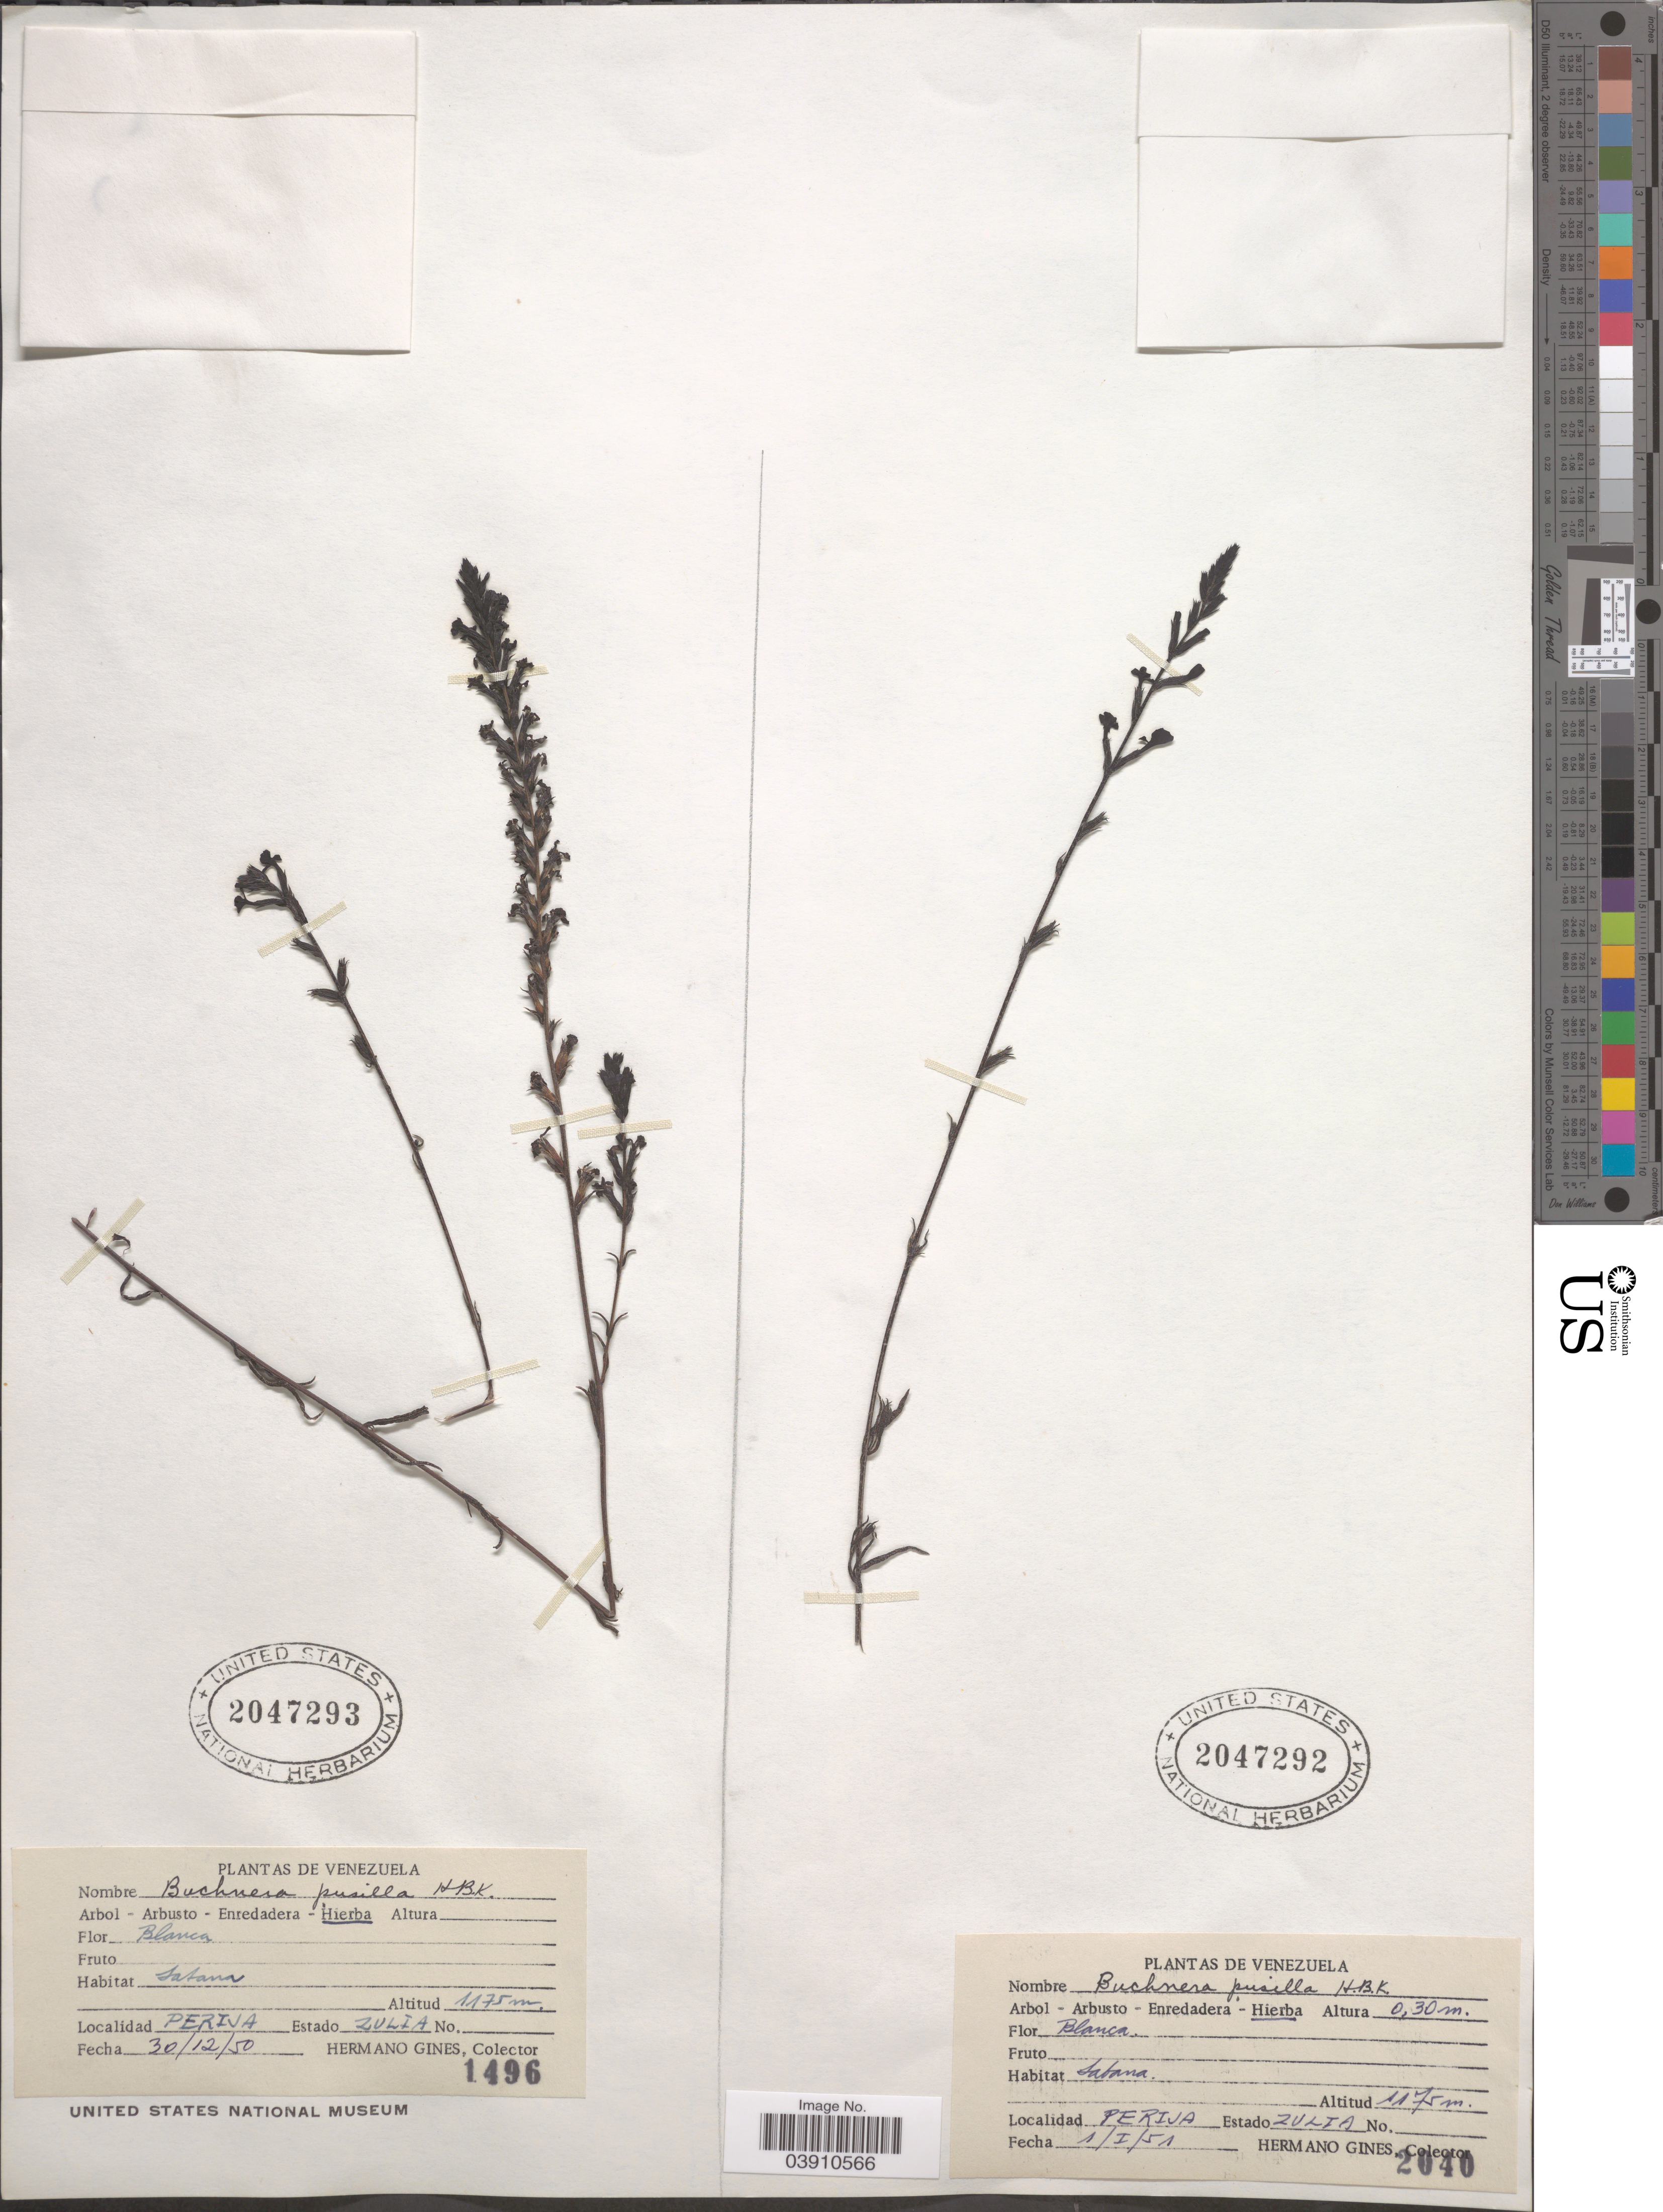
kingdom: Plantae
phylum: Tracheophyta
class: Magnoliopsida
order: Lamiales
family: Orobanchaceae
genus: Buchnera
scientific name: Buchnera pusilla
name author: Kunth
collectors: Bro. Gines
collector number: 1496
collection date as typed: Transcribed d/m/y: 30/12/50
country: Venezuela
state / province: Zulia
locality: Perija Estado Zulia.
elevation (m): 1175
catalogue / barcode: US 2047293-2